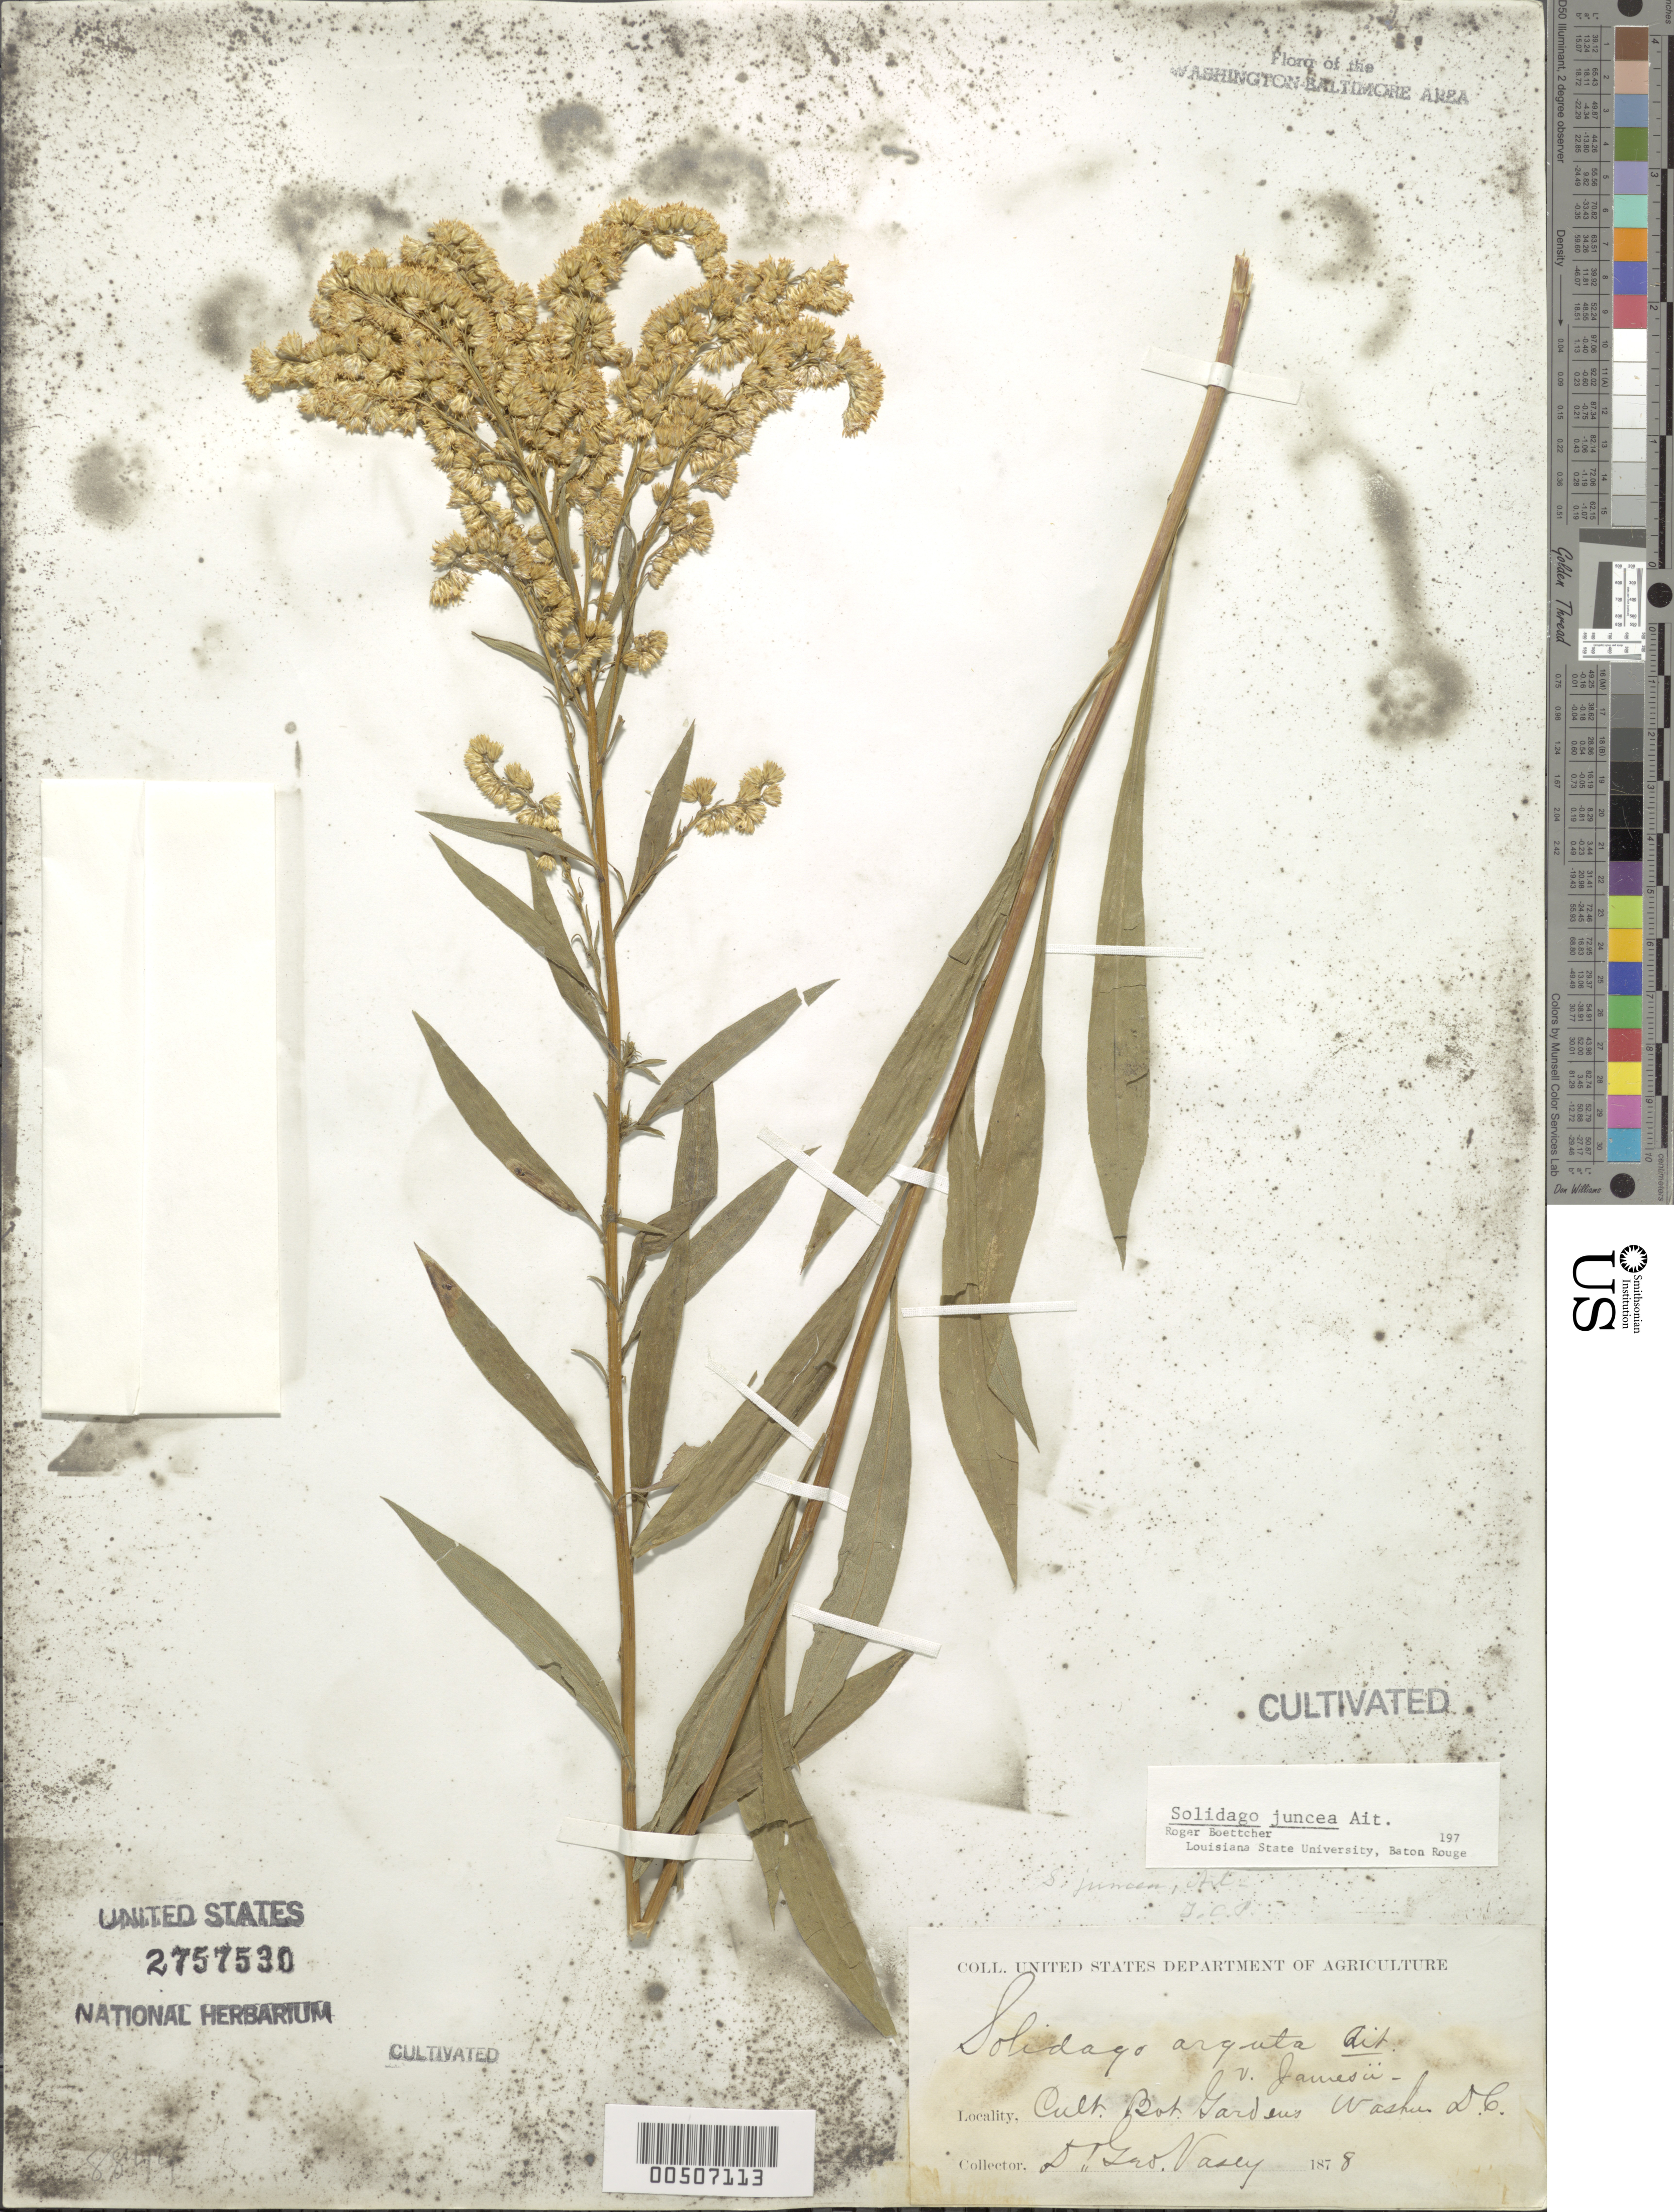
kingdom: Plantae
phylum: Tracheophyta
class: Magnoliopsida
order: Asterales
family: Asteraceae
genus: Solidago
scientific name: Solidago juncea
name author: Aiton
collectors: G. Vasey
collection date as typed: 1878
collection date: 1878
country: United States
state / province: District of Columbia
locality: Cult. Bot. Gardens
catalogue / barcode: US 2757530